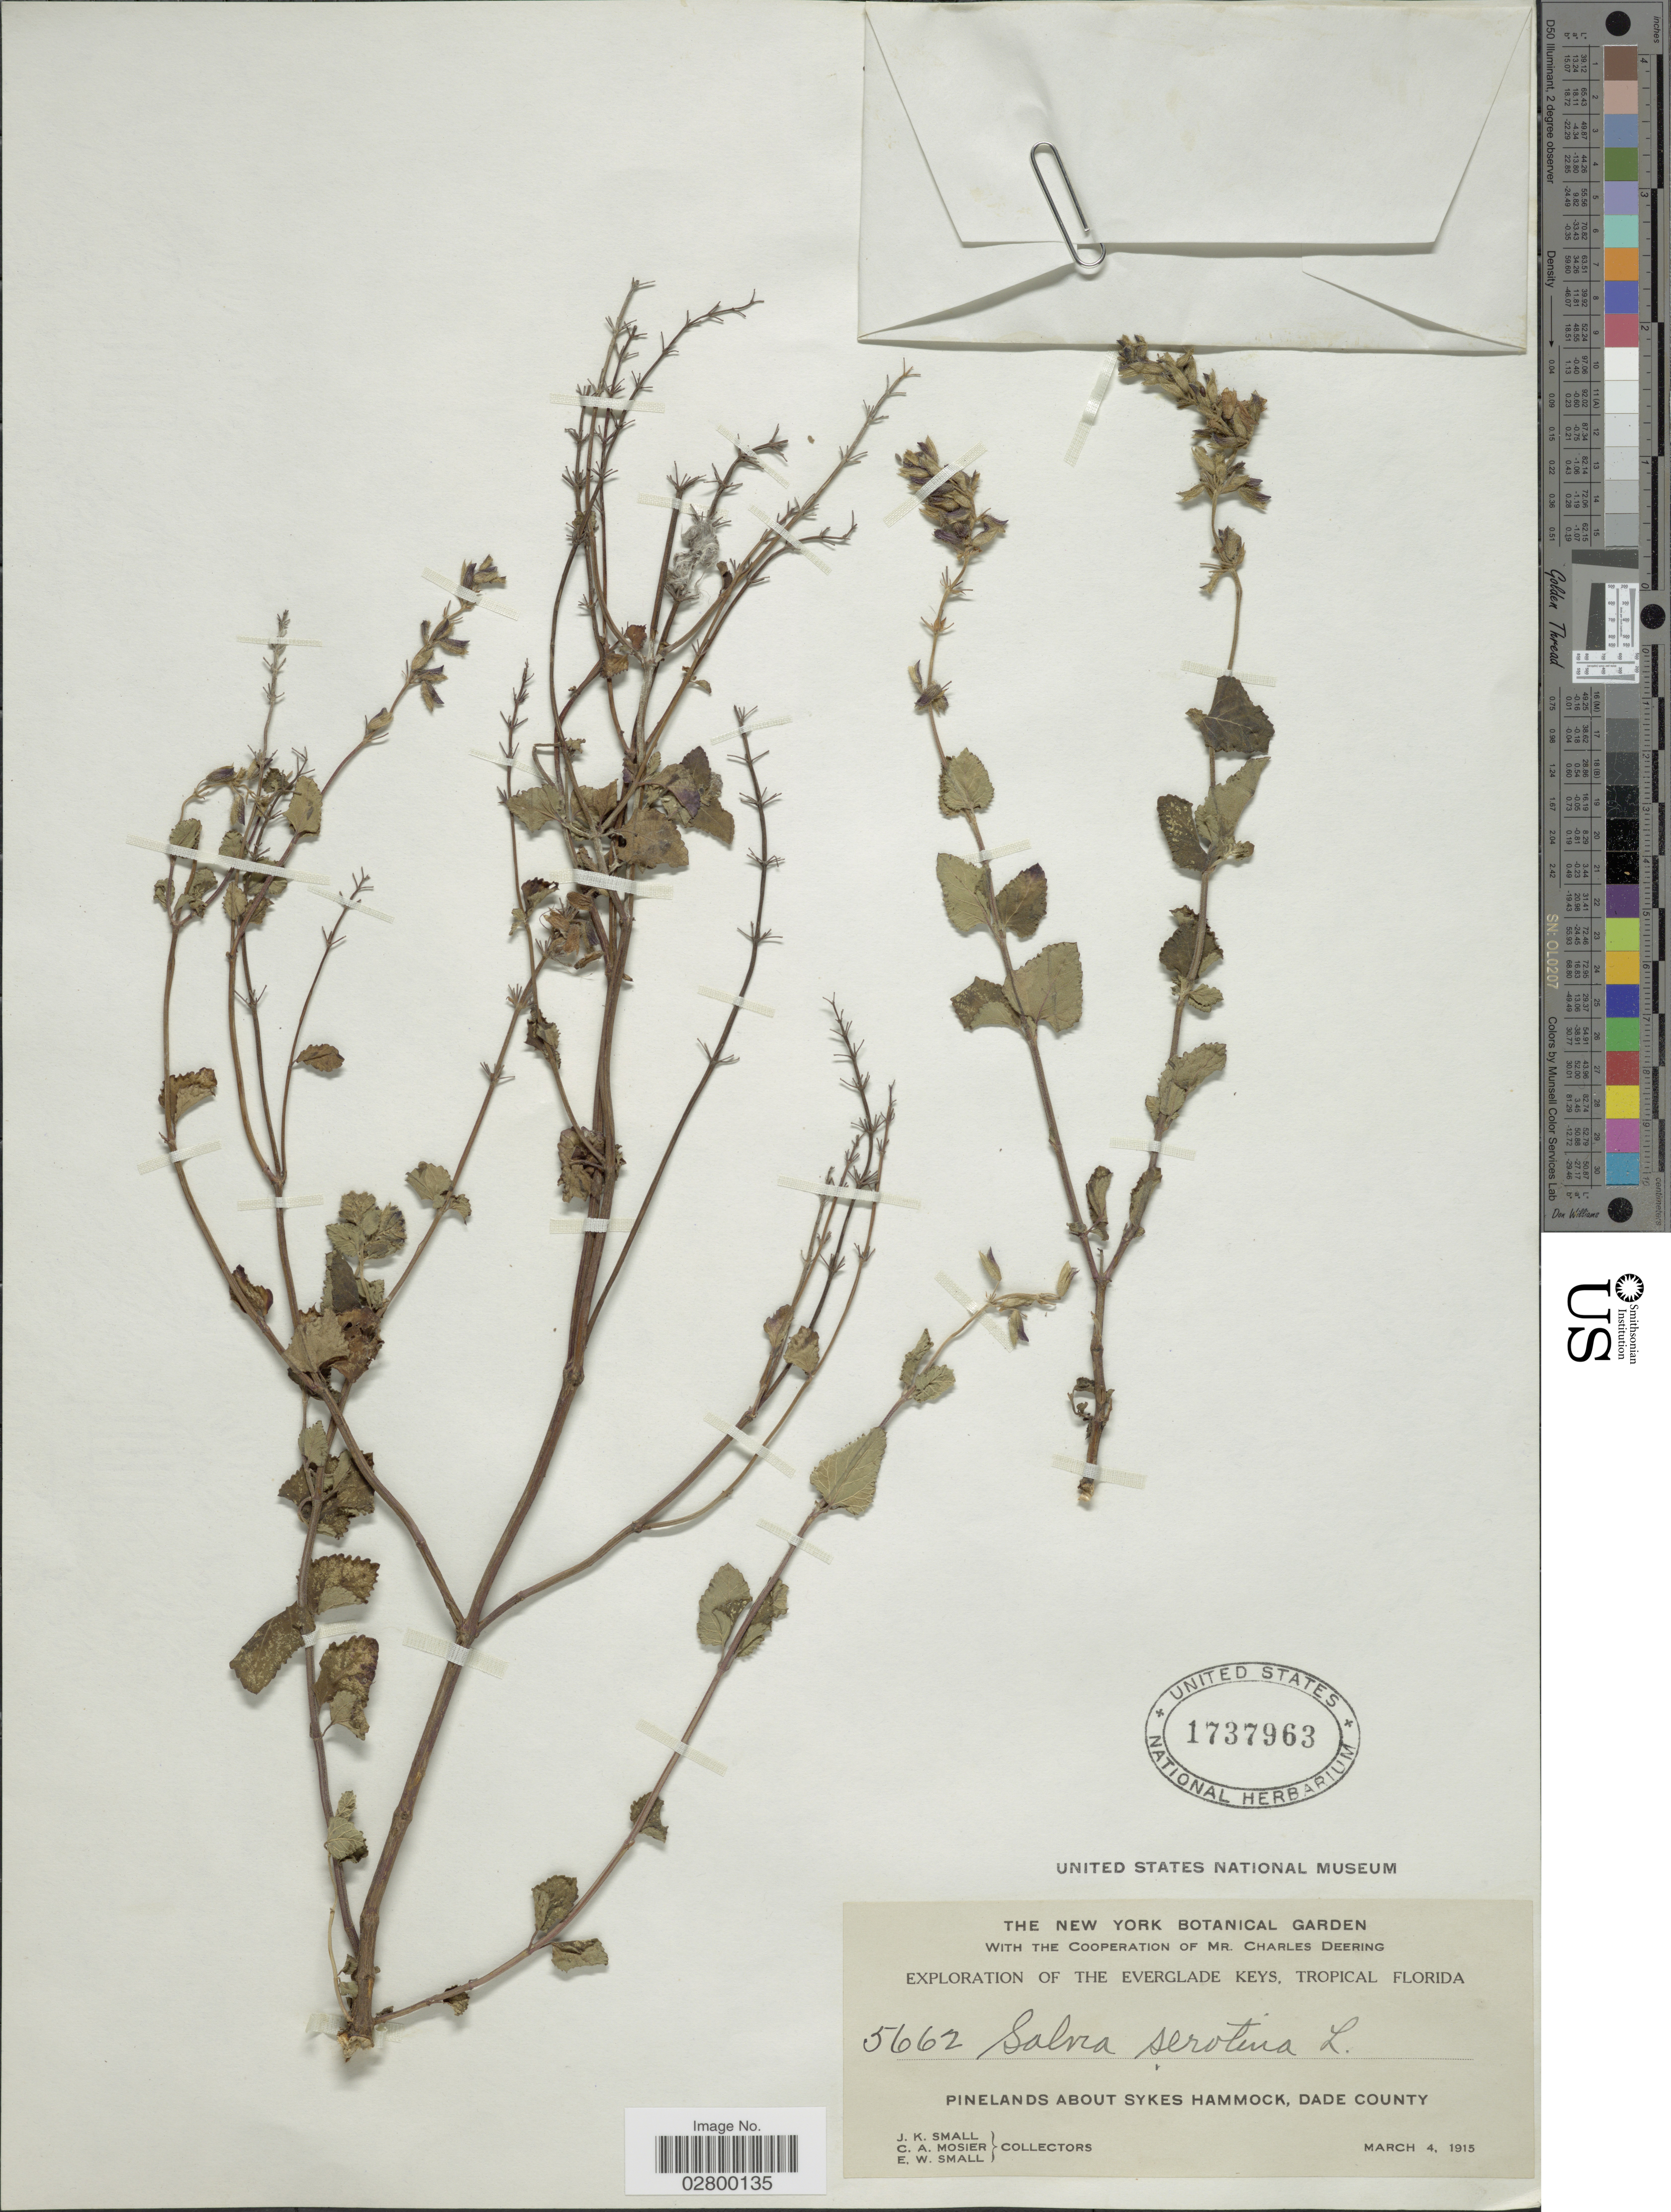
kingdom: Plantae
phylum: Tracheophyta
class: Magnoliopsida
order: Lamiales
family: Lamiaceae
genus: Salvia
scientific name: Salvia serotina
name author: L.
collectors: J. K. Small, C. A. Mosier & E. W. Small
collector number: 5662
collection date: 1915-03-04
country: United States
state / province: Florida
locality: The Everglade Keys, Pinelands about Sykes Hammock, Dade County.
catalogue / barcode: US 1737963